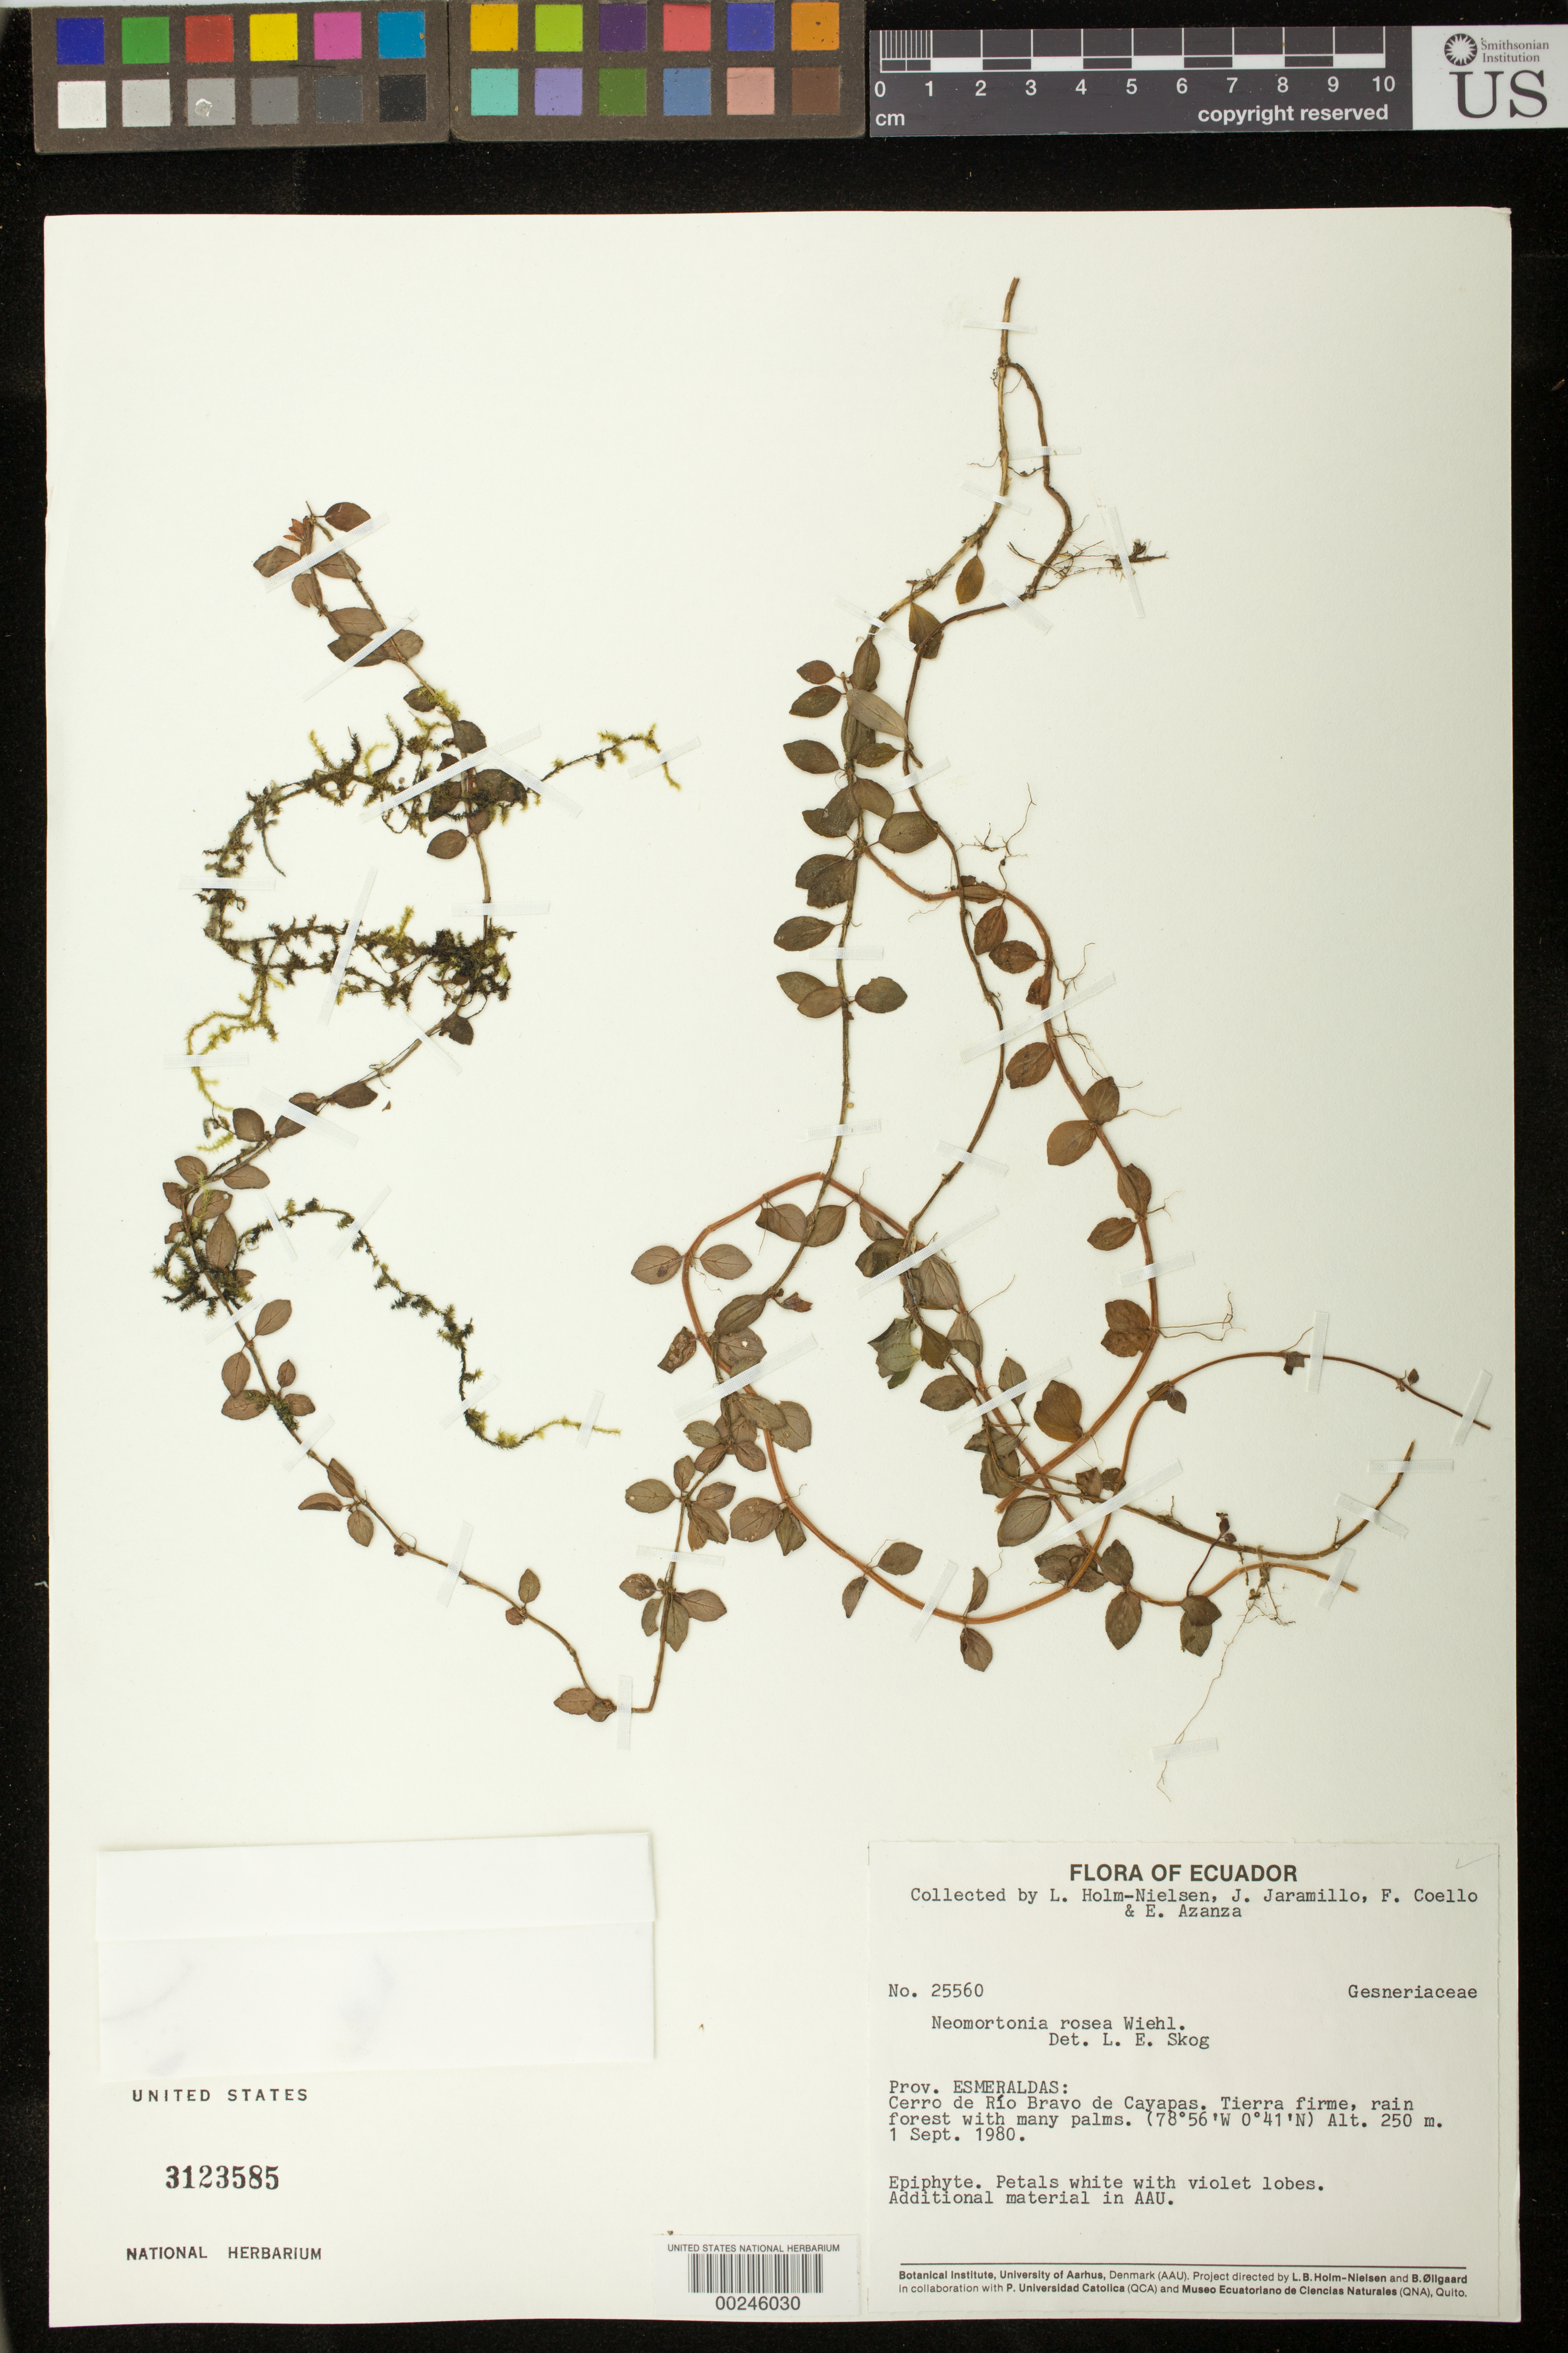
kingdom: Plantae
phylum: Tracheophyta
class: Magnoliopsida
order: Lamiales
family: Gesneriaceae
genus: Neomortonia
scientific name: Neomortonia rosea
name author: Wiehler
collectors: L. B. Holm-Nielsen, J. L. Jaramillo, F. Coello & E. Asanza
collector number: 25560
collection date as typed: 01 Sep 1980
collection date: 1980-09-01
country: Ecuador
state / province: Esmeraldas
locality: Cerro de Rio Bravo de Cayapas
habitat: Tierra firme, rain forest with many palms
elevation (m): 250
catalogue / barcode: US 3123585